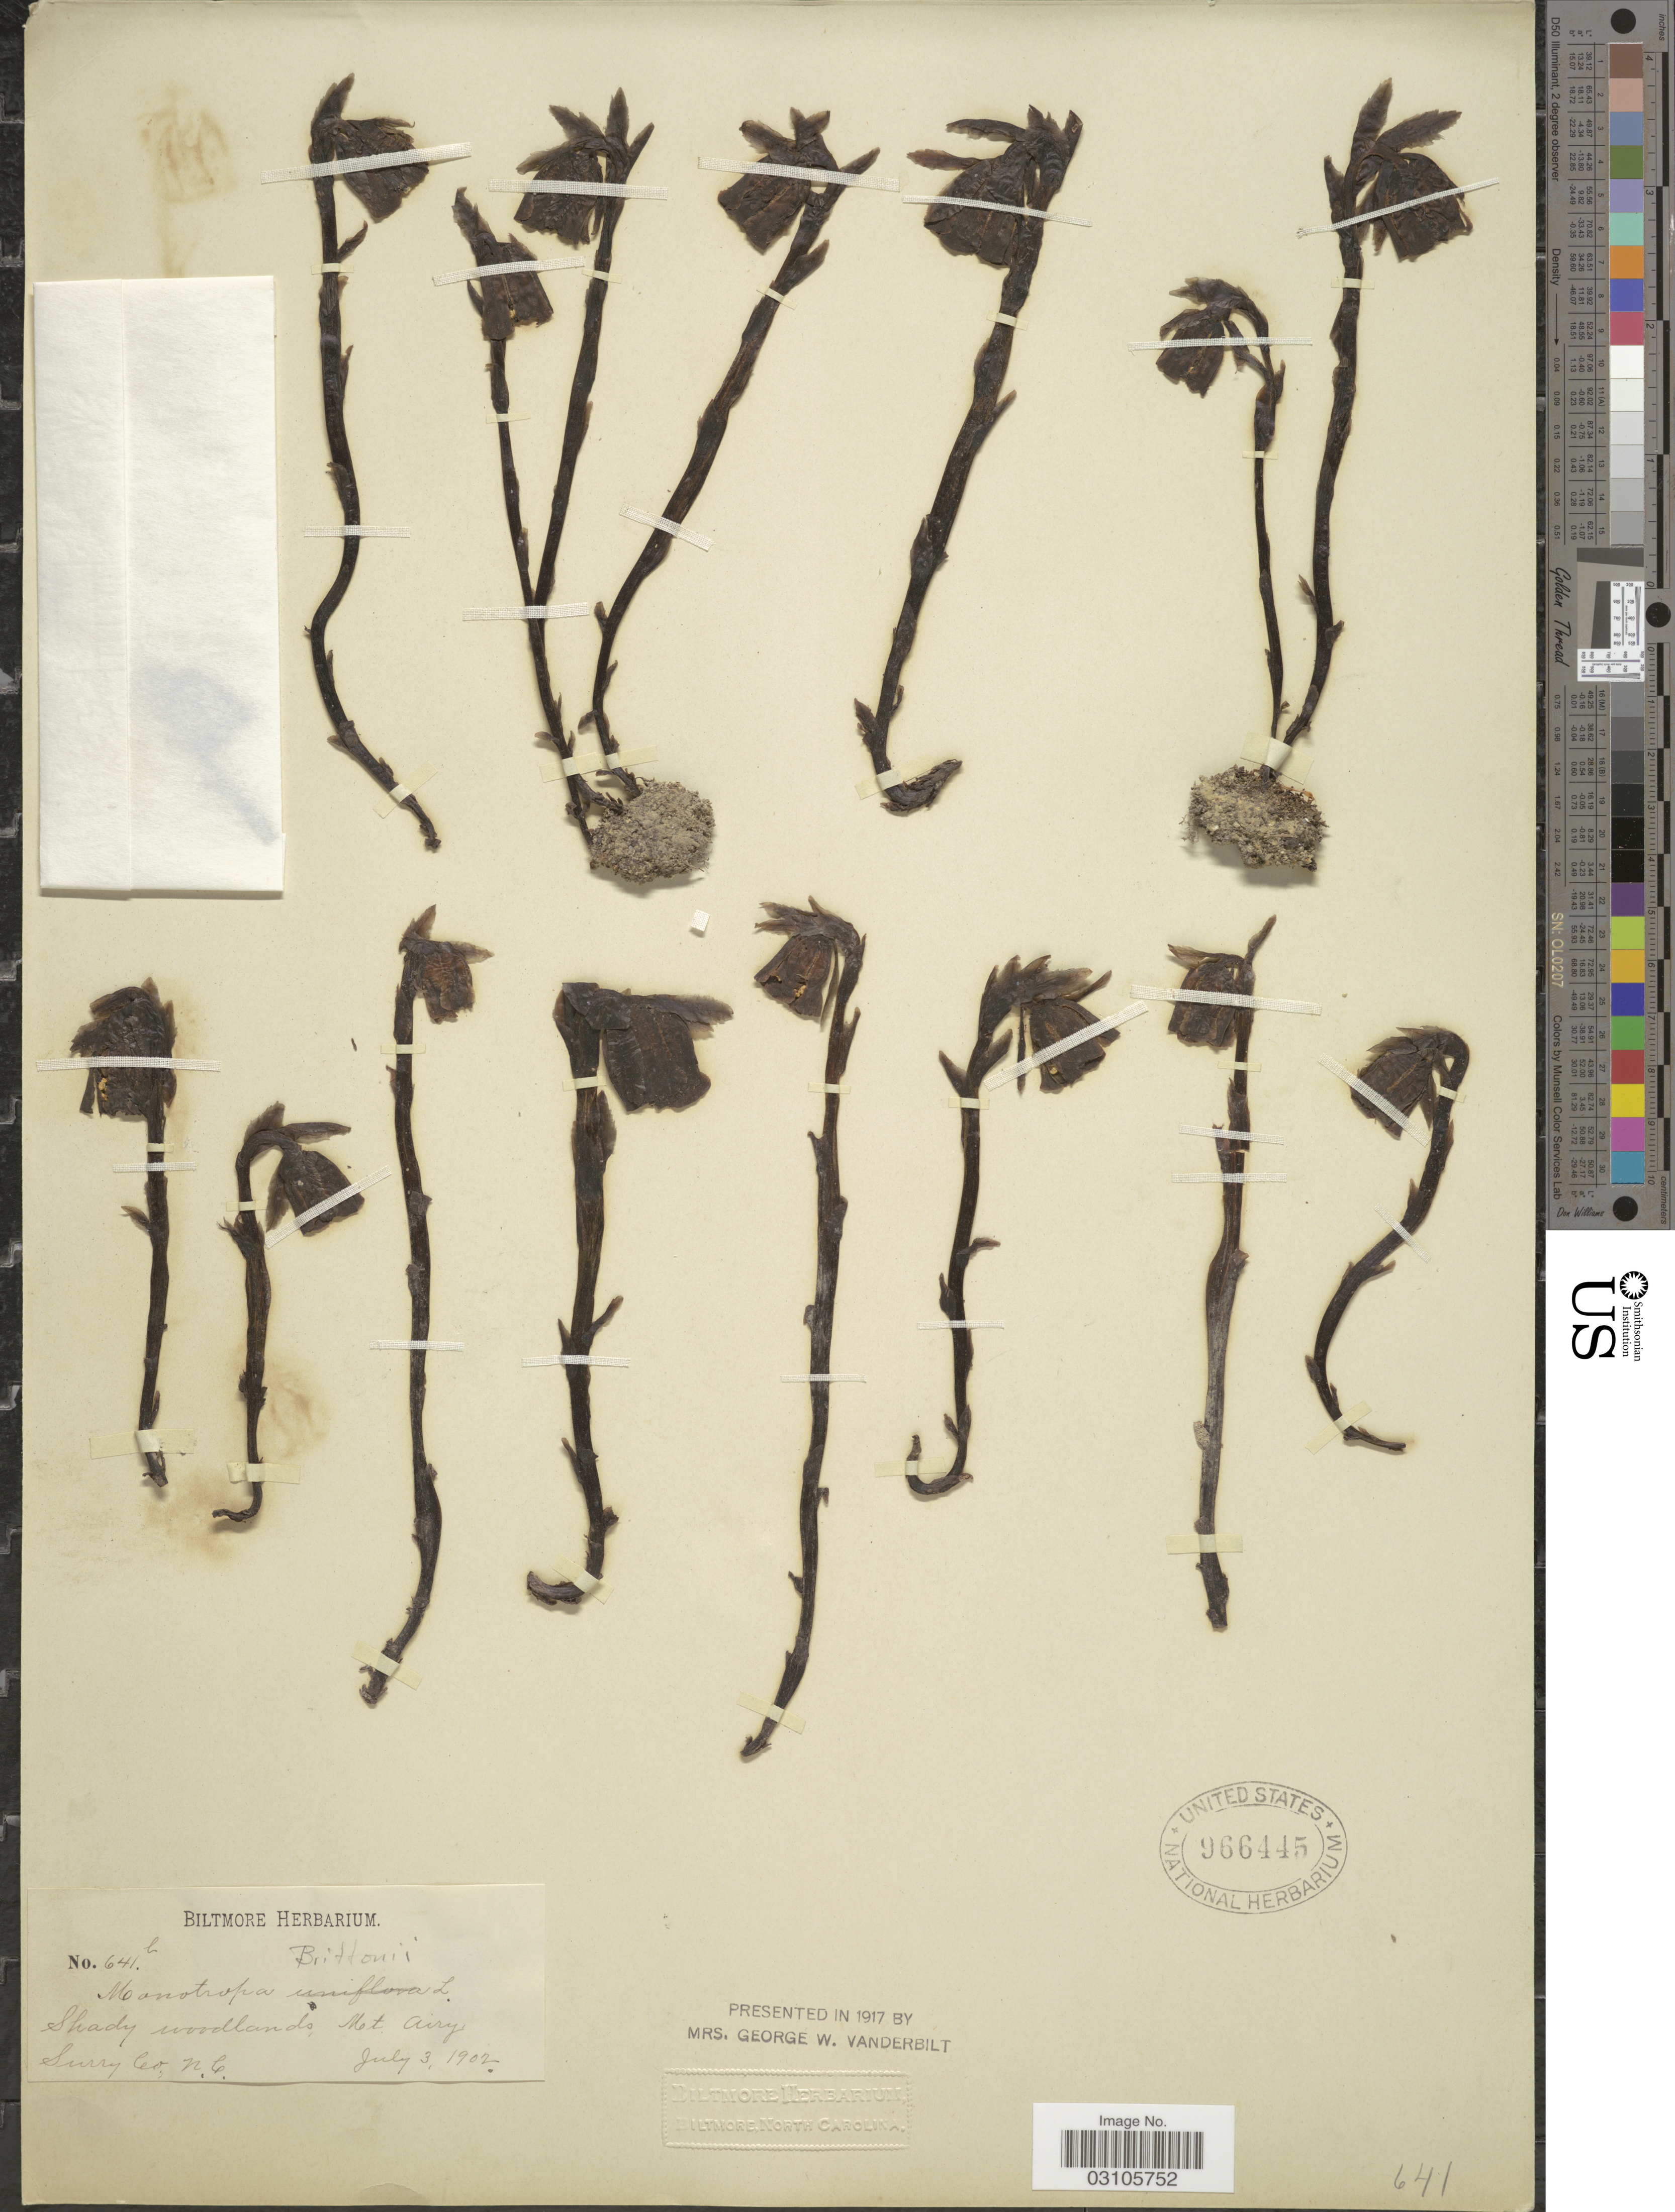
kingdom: Plantae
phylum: Tracheophyta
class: Magnoliopsida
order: Ericales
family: Ericaceae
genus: Monotropa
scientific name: Monotropa uniflora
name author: L.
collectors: ex herb. Biltmore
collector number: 641b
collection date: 1902-07-03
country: United States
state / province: North Carolina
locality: Surry Co.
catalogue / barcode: US 966445